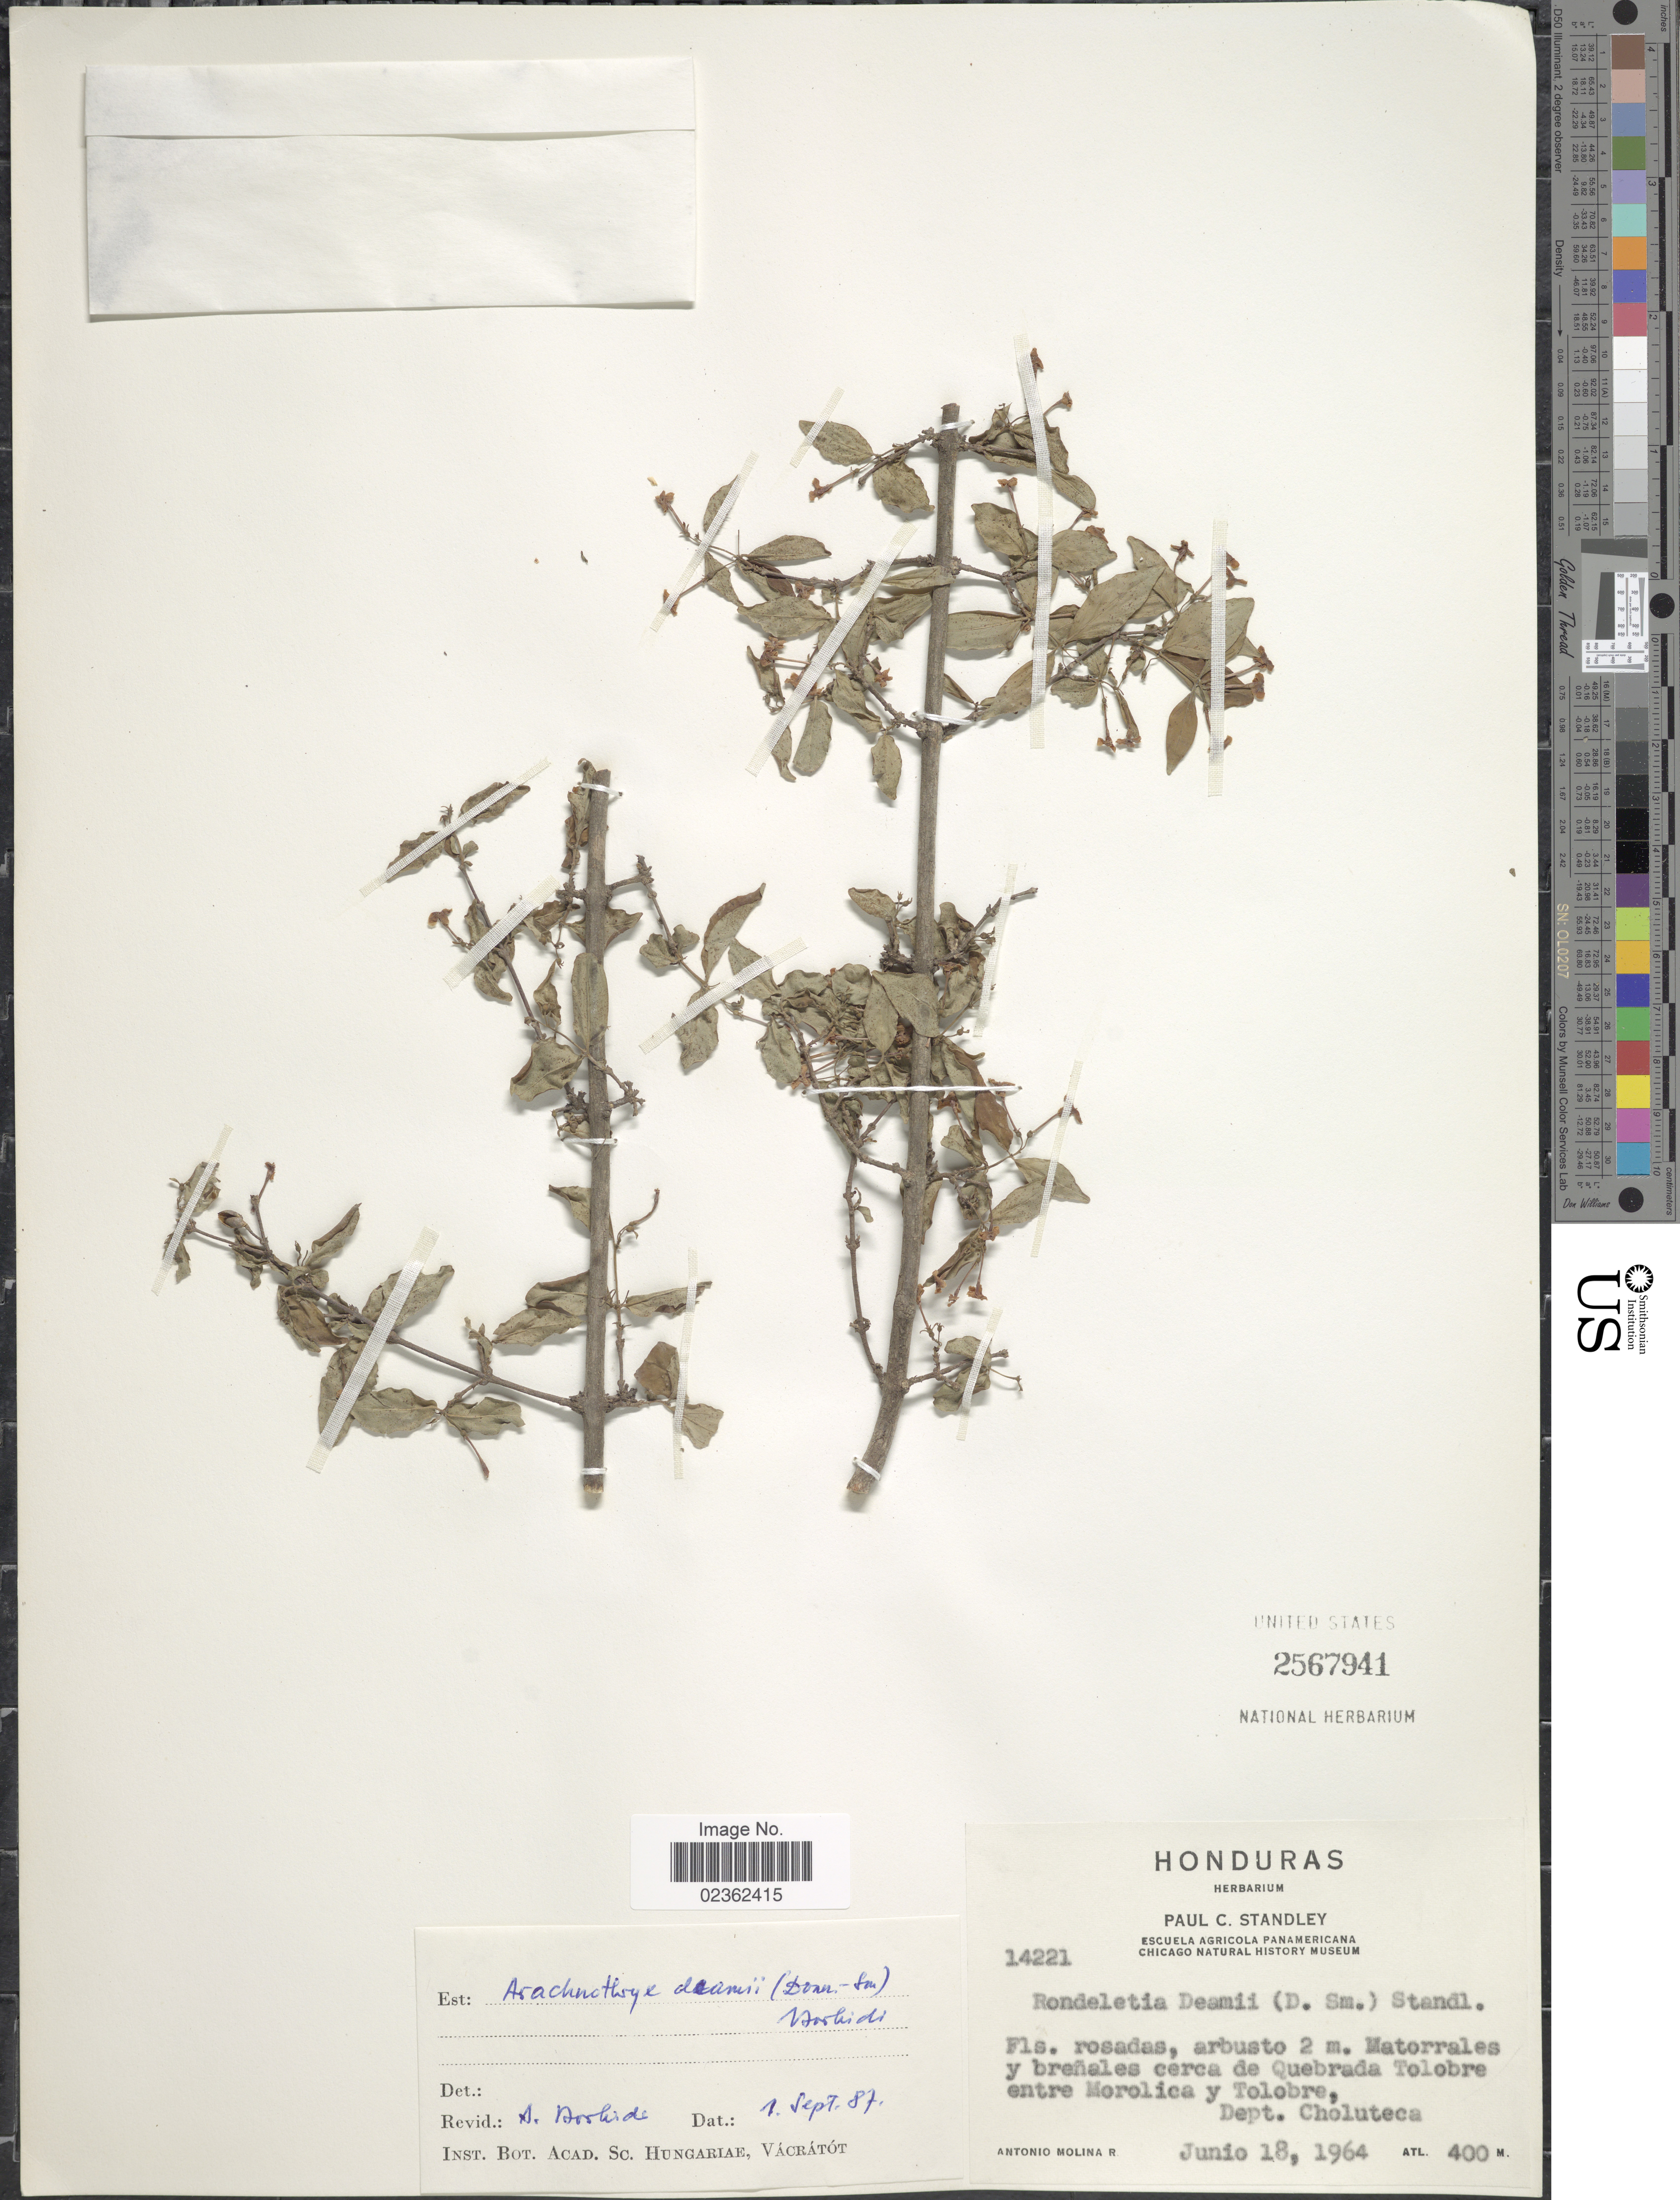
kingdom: Plantae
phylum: Tracheophyta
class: Magnoliopsida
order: Gentianales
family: Rubiaceae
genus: Arachnothryx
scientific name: Arachnothryx deamii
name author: (Donn. Sm.) Borhidi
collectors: A. Molina R.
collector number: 14221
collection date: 1964-06-18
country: Honduras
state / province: Choluteca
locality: Matorrales y brenales cerca de Quebrada Tolobre entre Morolica y Tolobre.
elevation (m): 400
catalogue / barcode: US 2567941